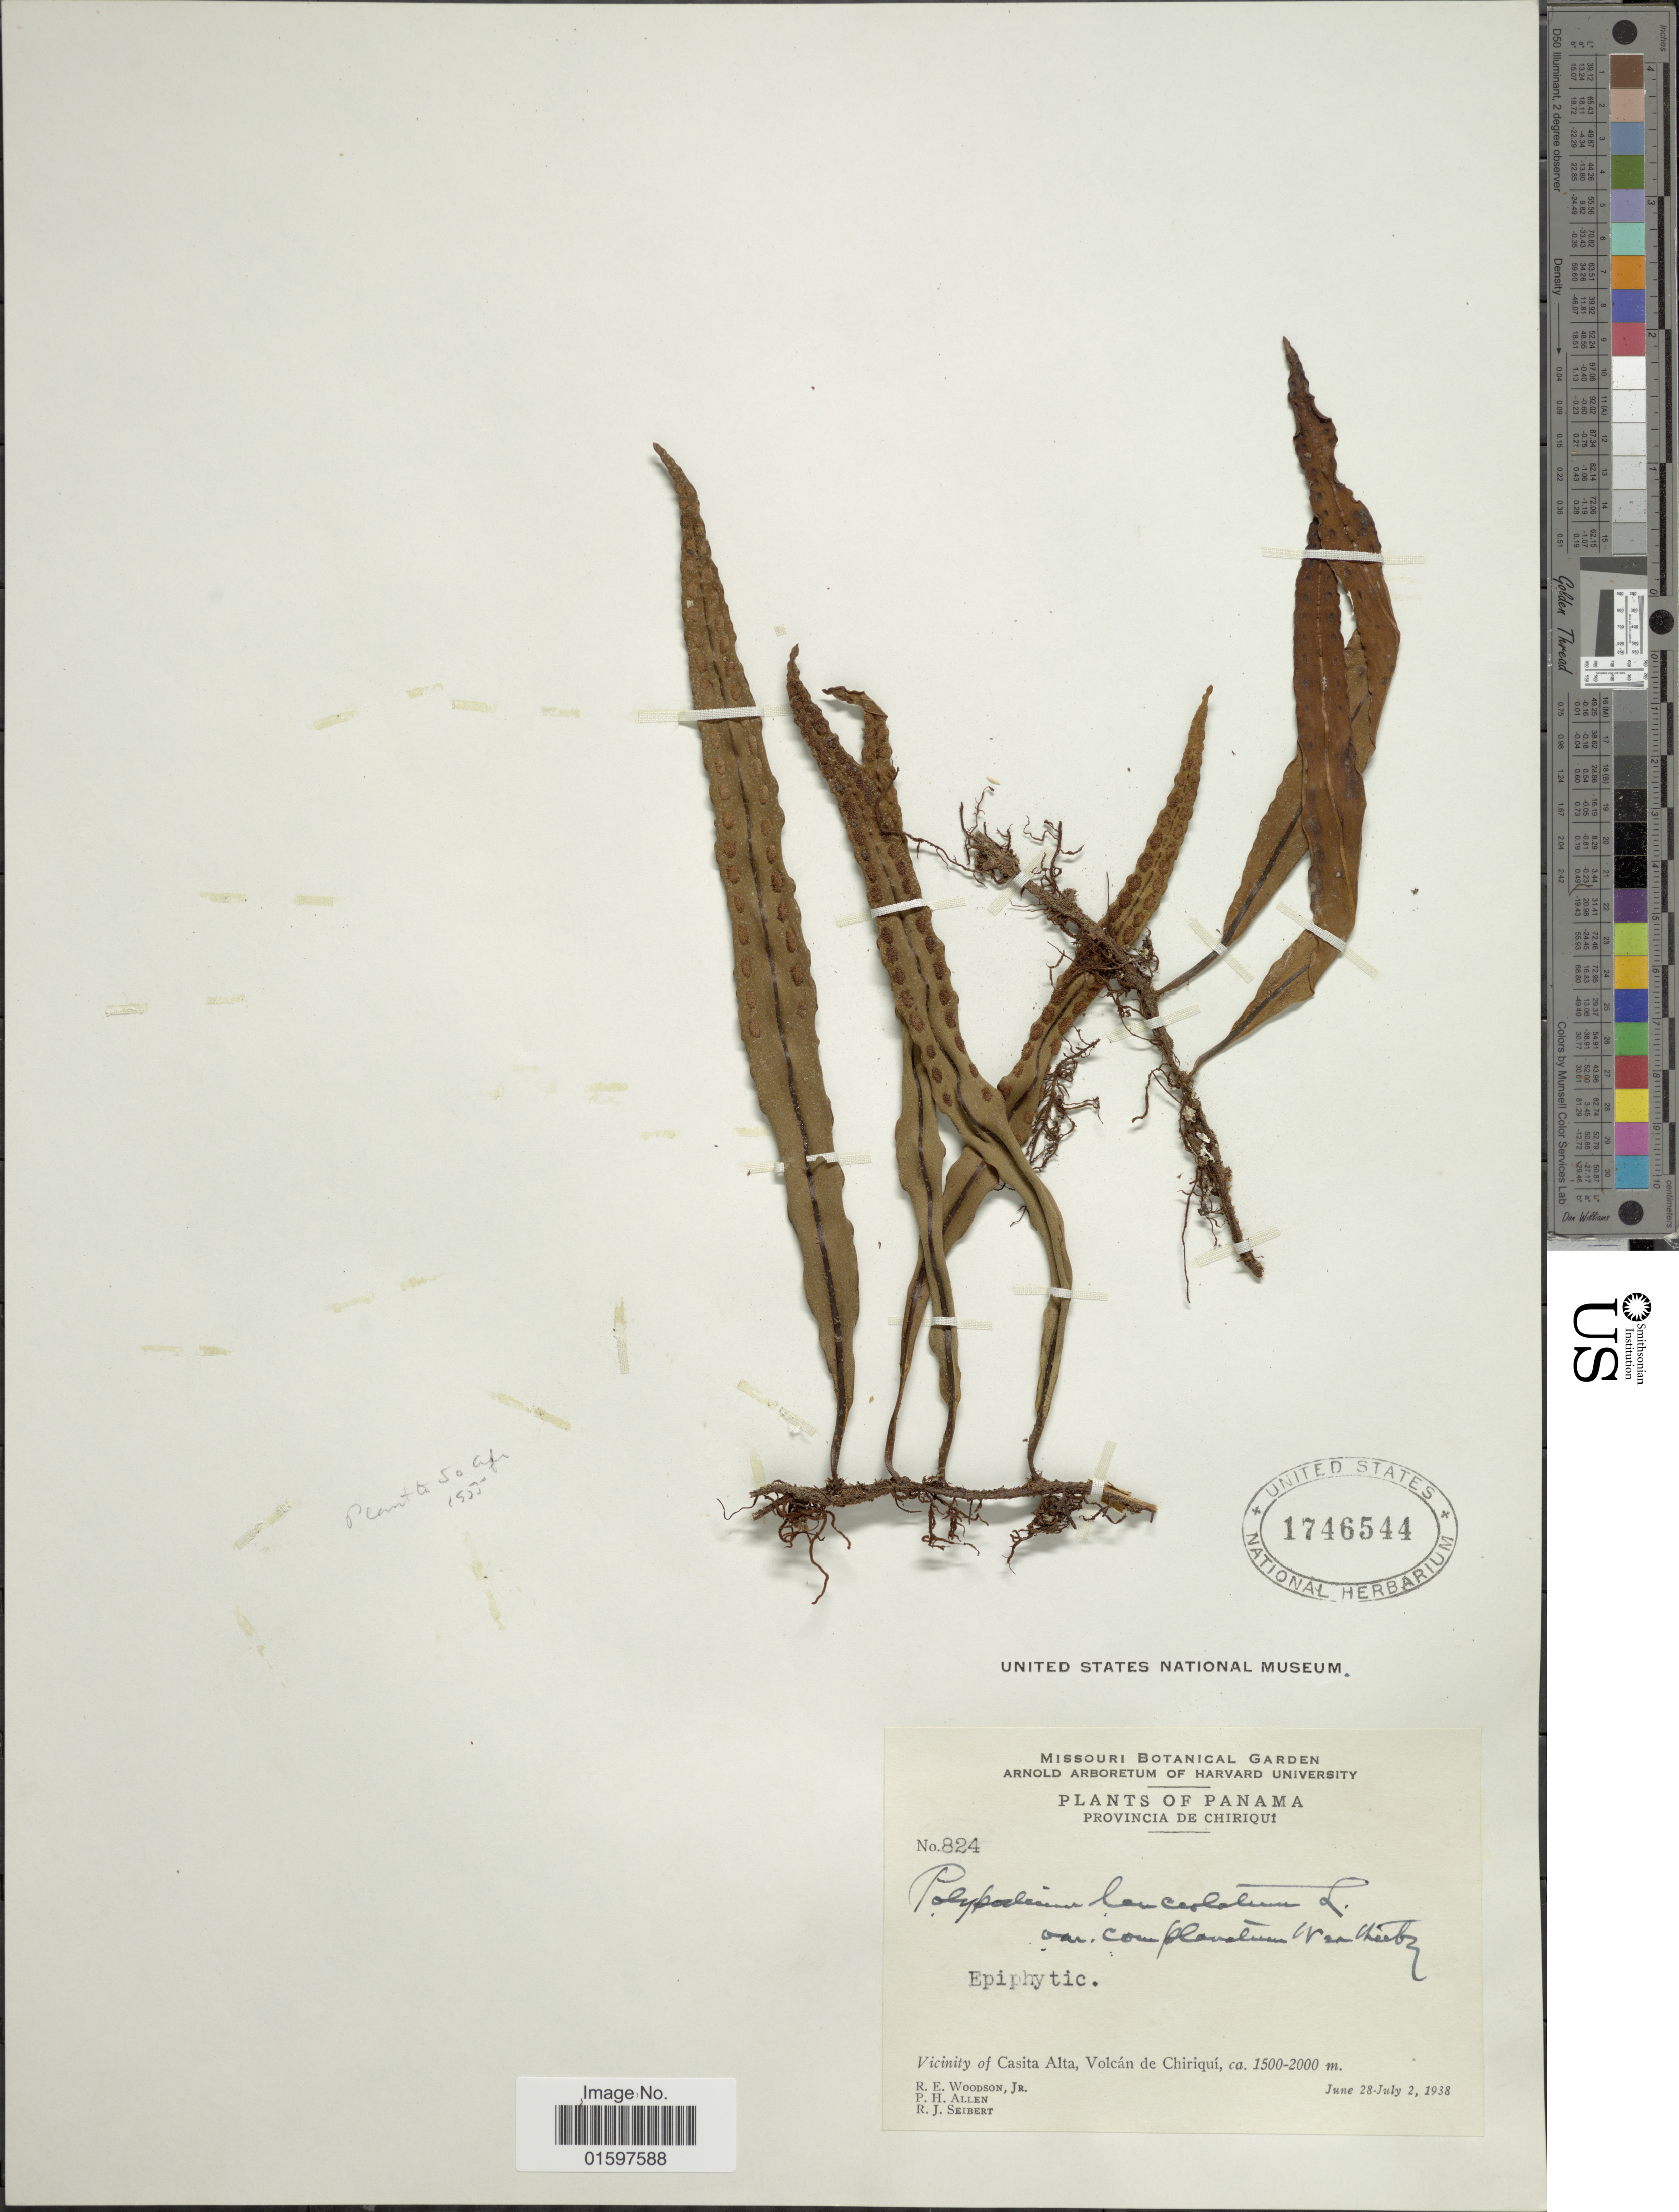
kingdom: Plantae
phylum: Tracheophyta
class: Polypodiopsida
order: Polypodiales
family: Polypodiaceae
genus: Pleopeltis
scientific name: Pleopeltis macrocarpa var. complanata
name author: (Weath.) Lellinger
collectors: R. E. Woodson, P. H. Allen & R. J. Seibert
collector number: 824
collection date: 1938-06-28/1938-07-02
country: Panama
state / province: Chiriqui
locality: Vicinity of Casita Alta, Volcán de Chiriquí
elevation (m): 1500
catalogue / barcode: US 1746544